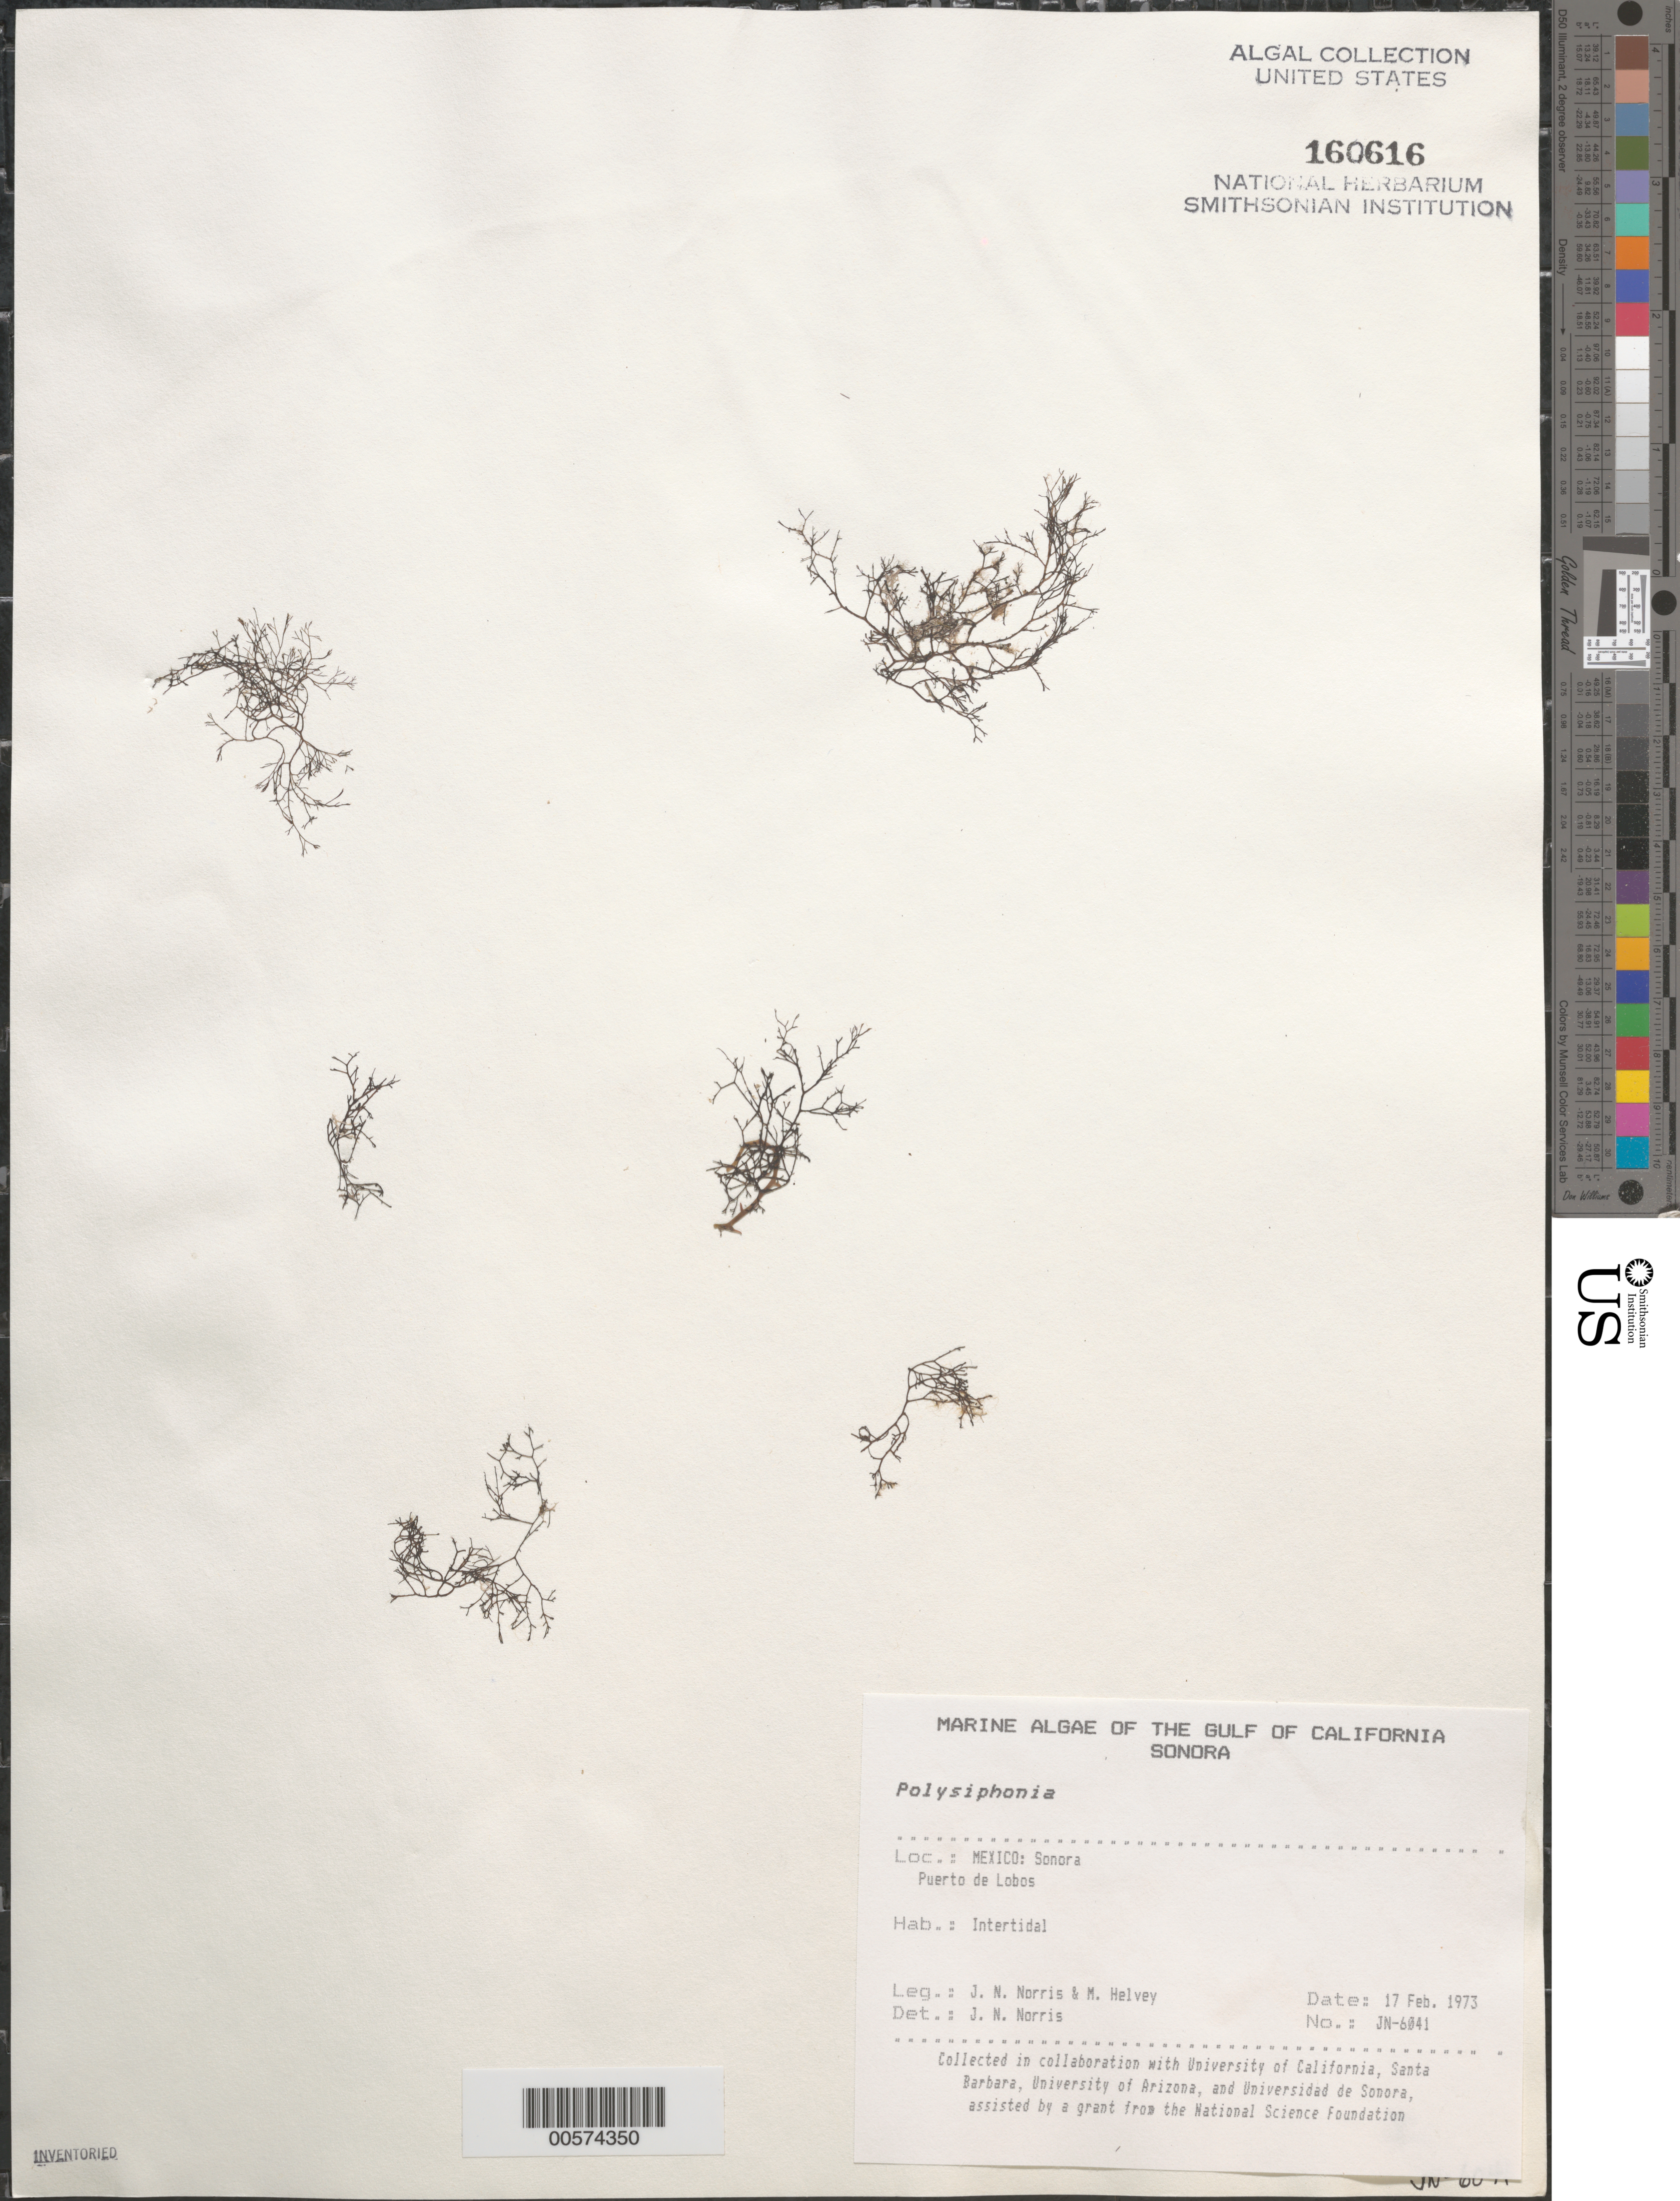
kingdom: Plantae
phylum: Rhodophyta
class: Florideophyceae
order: Ceramiales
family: Rhodomelaceae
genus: Polysiphonia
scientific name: Polysiphonia sp.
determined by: Norris, James N.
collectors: J. N. Norris & M. Helvey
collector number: JN-6041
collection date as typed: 17 Feb 1973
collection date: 1973-02-17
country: Mexico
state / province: Sonora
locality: Puerto de Lobos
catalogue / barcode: US 160616